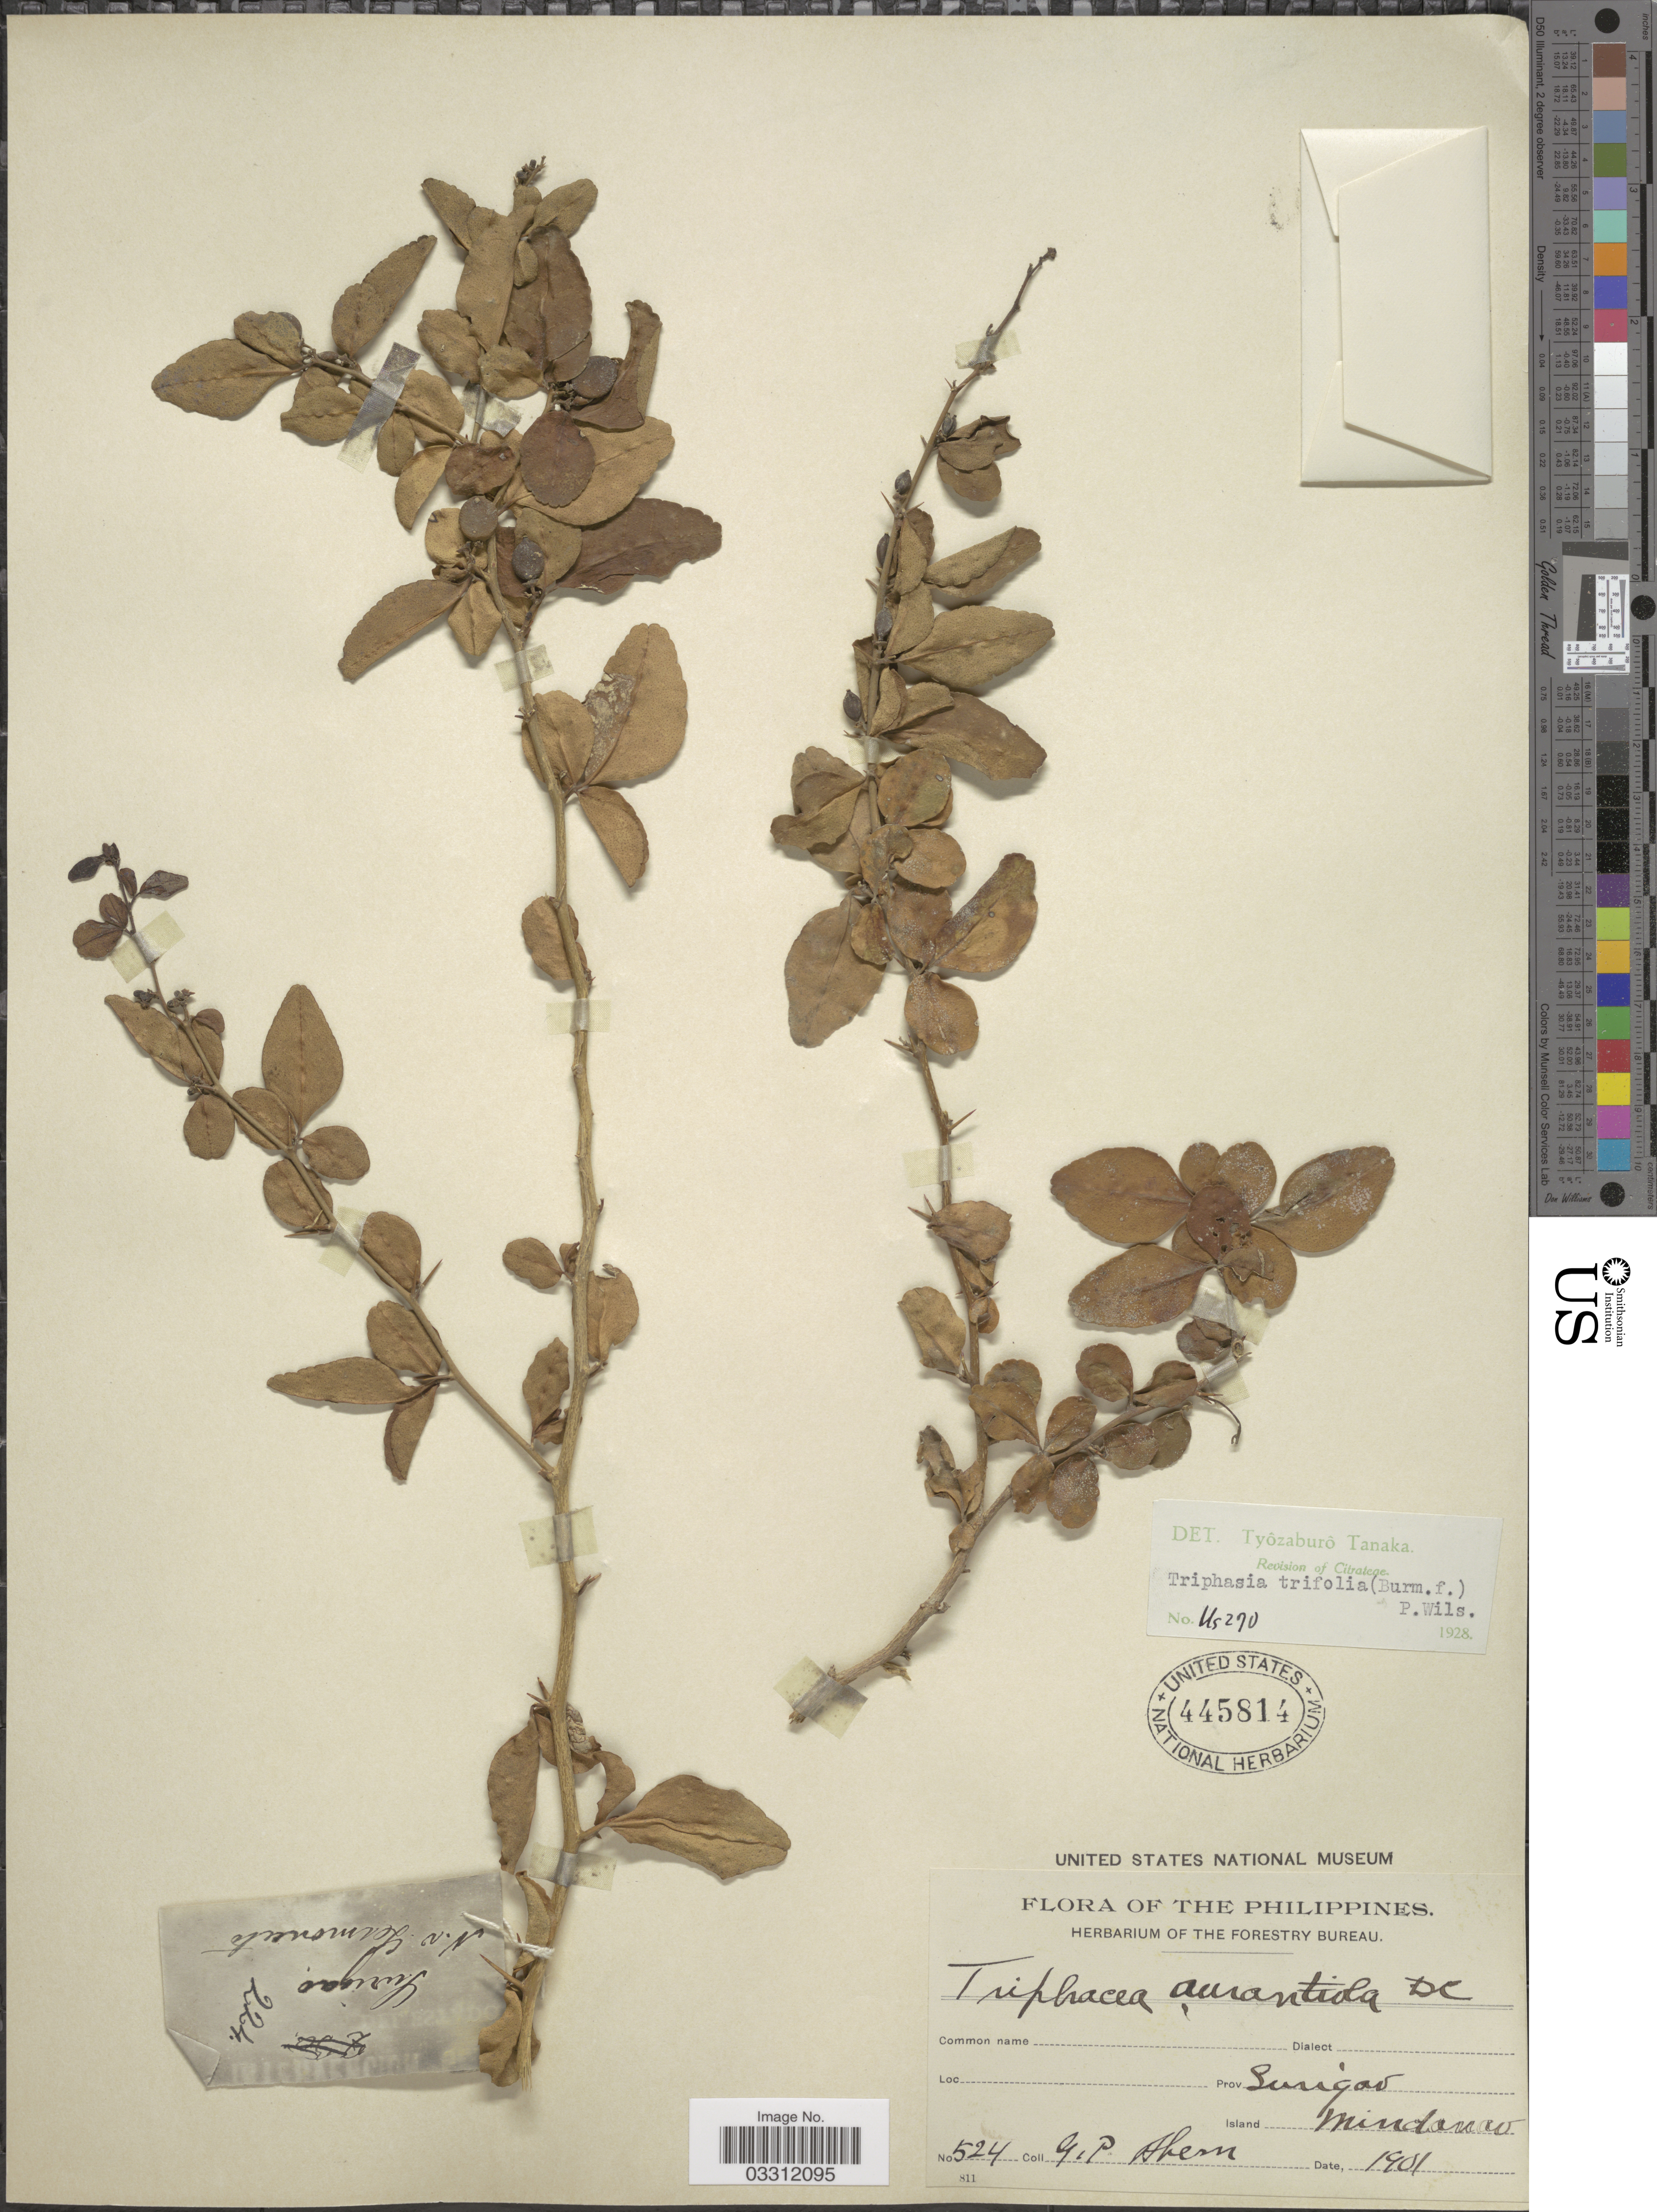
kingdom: Plantae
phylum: Tracheophyta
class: Magnoliopsida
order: Sapindales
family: Rutaceae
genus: Triphasia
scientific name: Triphasia trifolia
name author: (Burm. f.) P. Wilson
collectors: G. Ahern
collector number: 524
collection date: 1901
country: Philippines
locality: Prov. Surigao, Island Mindanao.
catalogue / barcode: US 445814